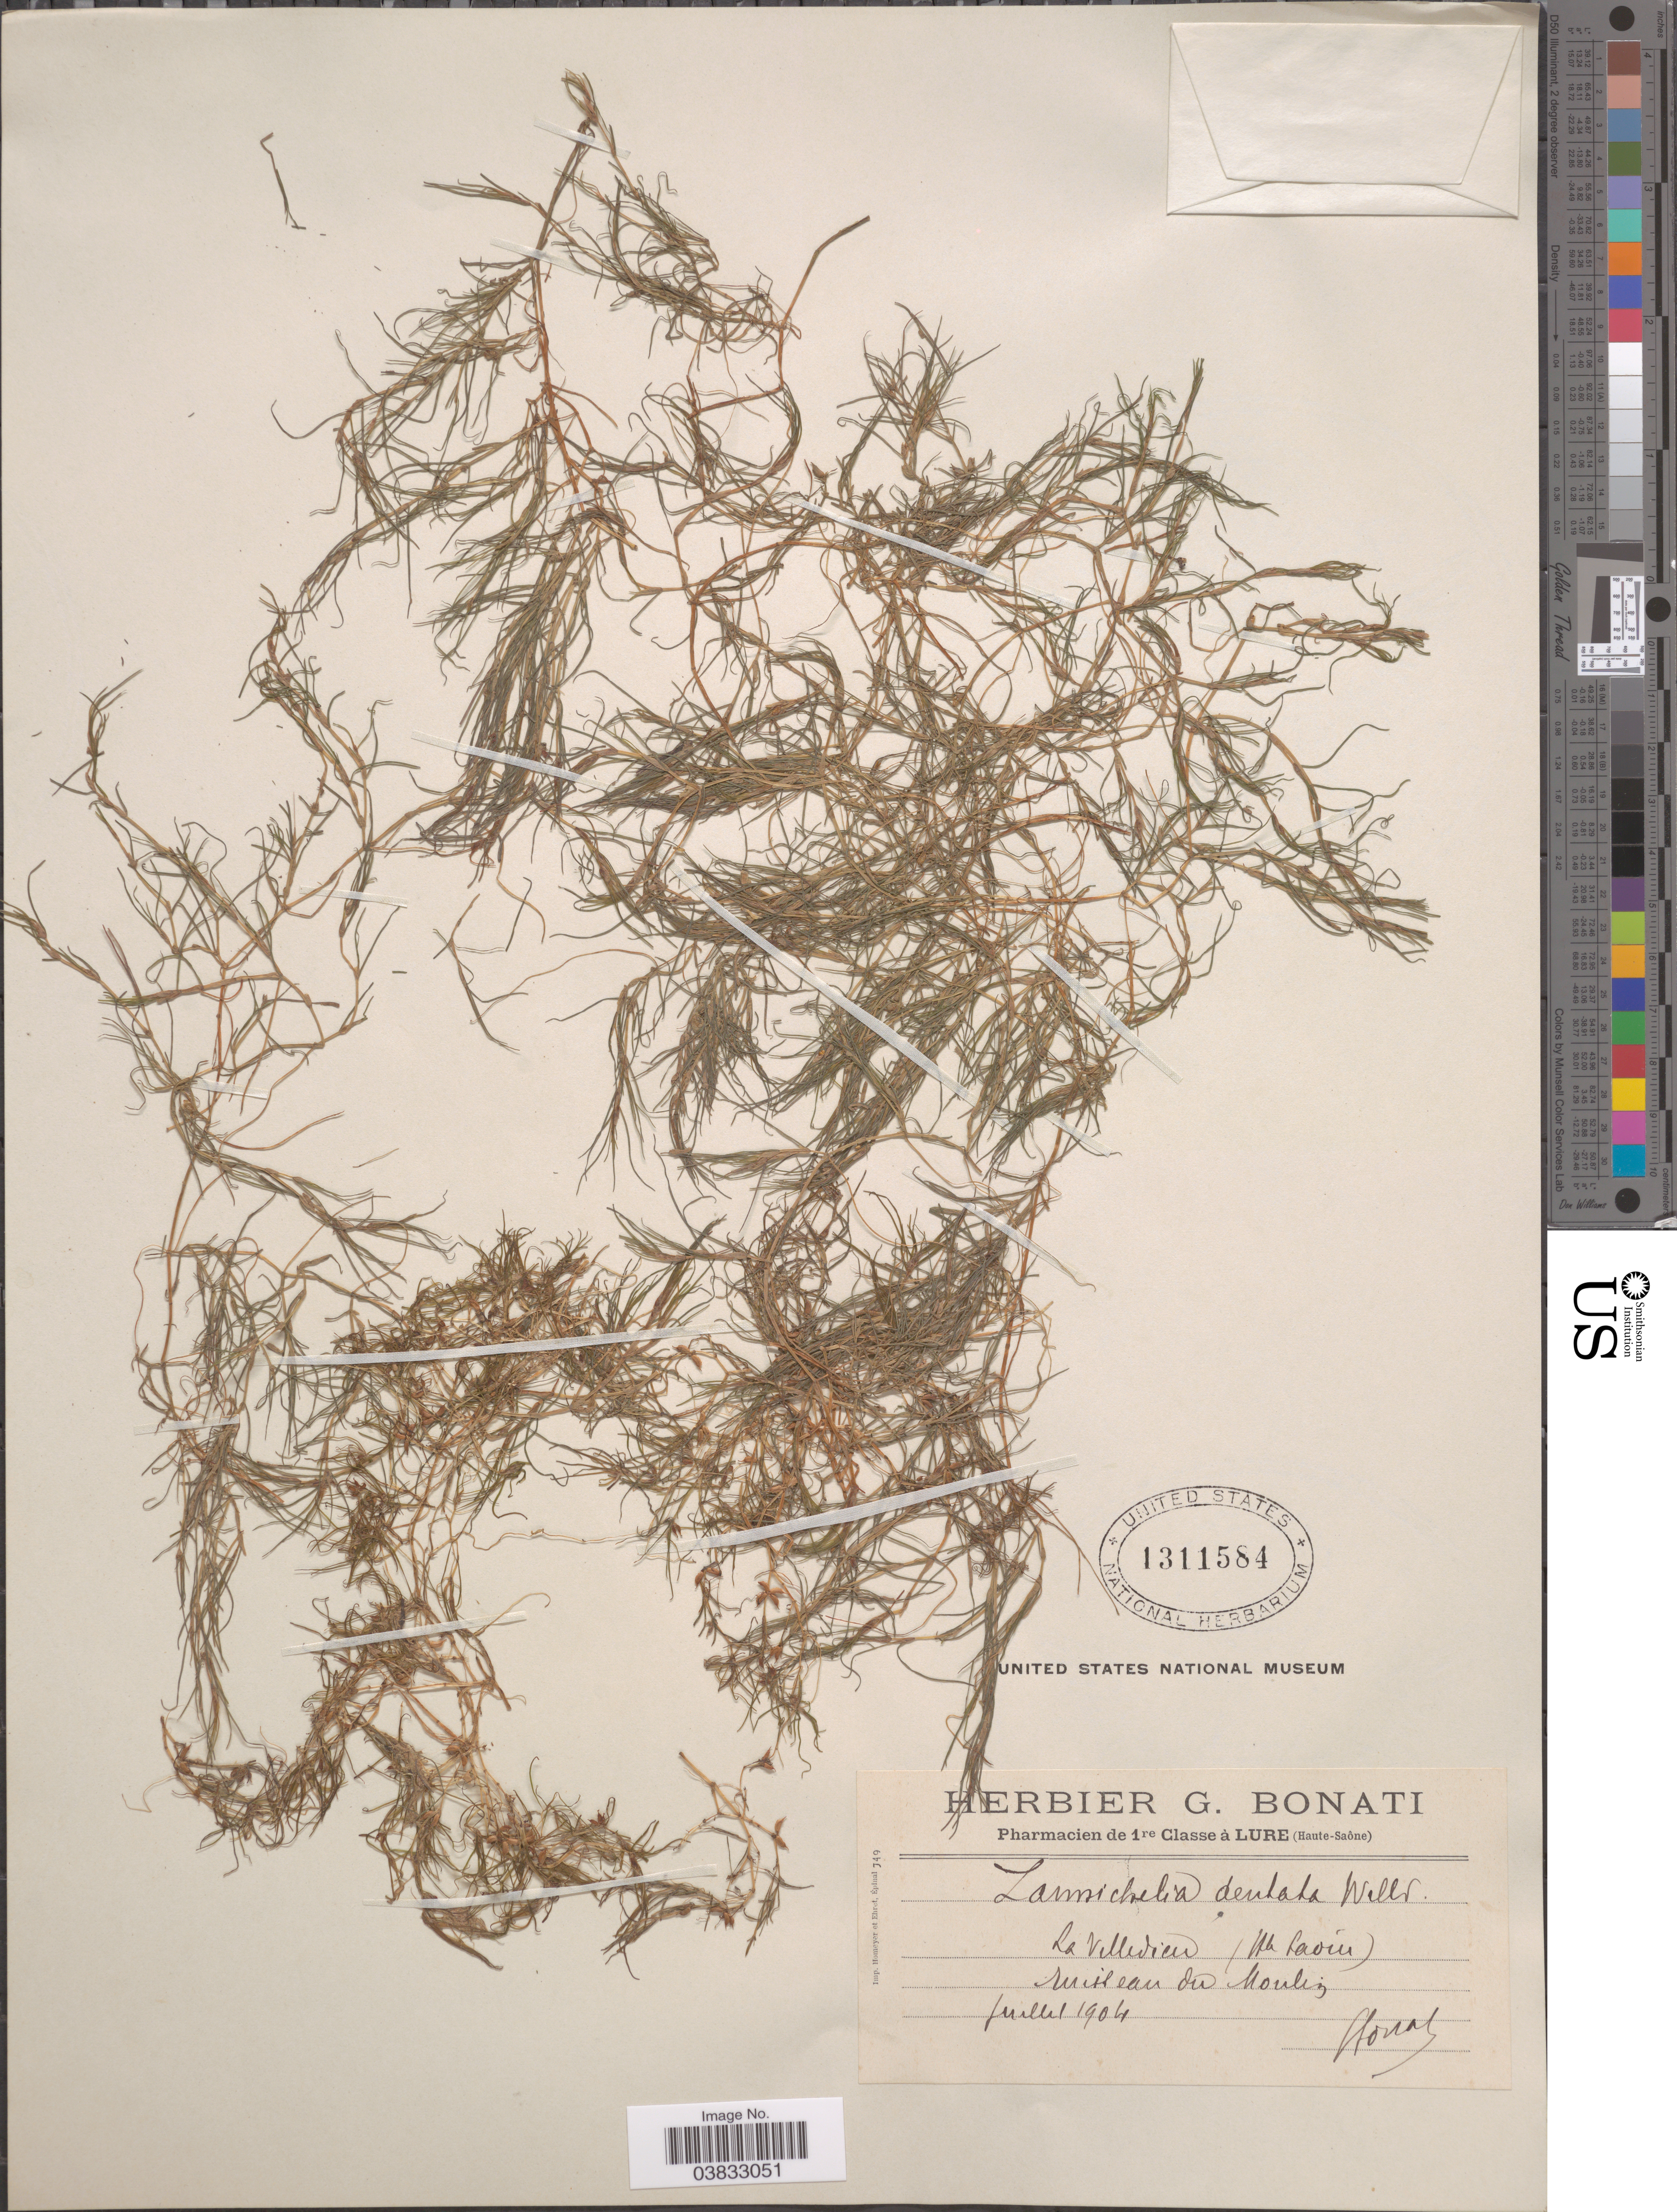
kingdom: Plantae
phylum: Tracheophyta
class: Liliopsida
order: Alismatales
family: Potamogetonaceae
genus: Zannichellia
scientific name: Zannichellia dentata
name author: Willd.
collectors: G. Bonati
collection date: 1904-07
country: France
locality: La Villedieu (Hte. Saone) Ruisseau du Moulin.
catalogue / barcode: US 1311584